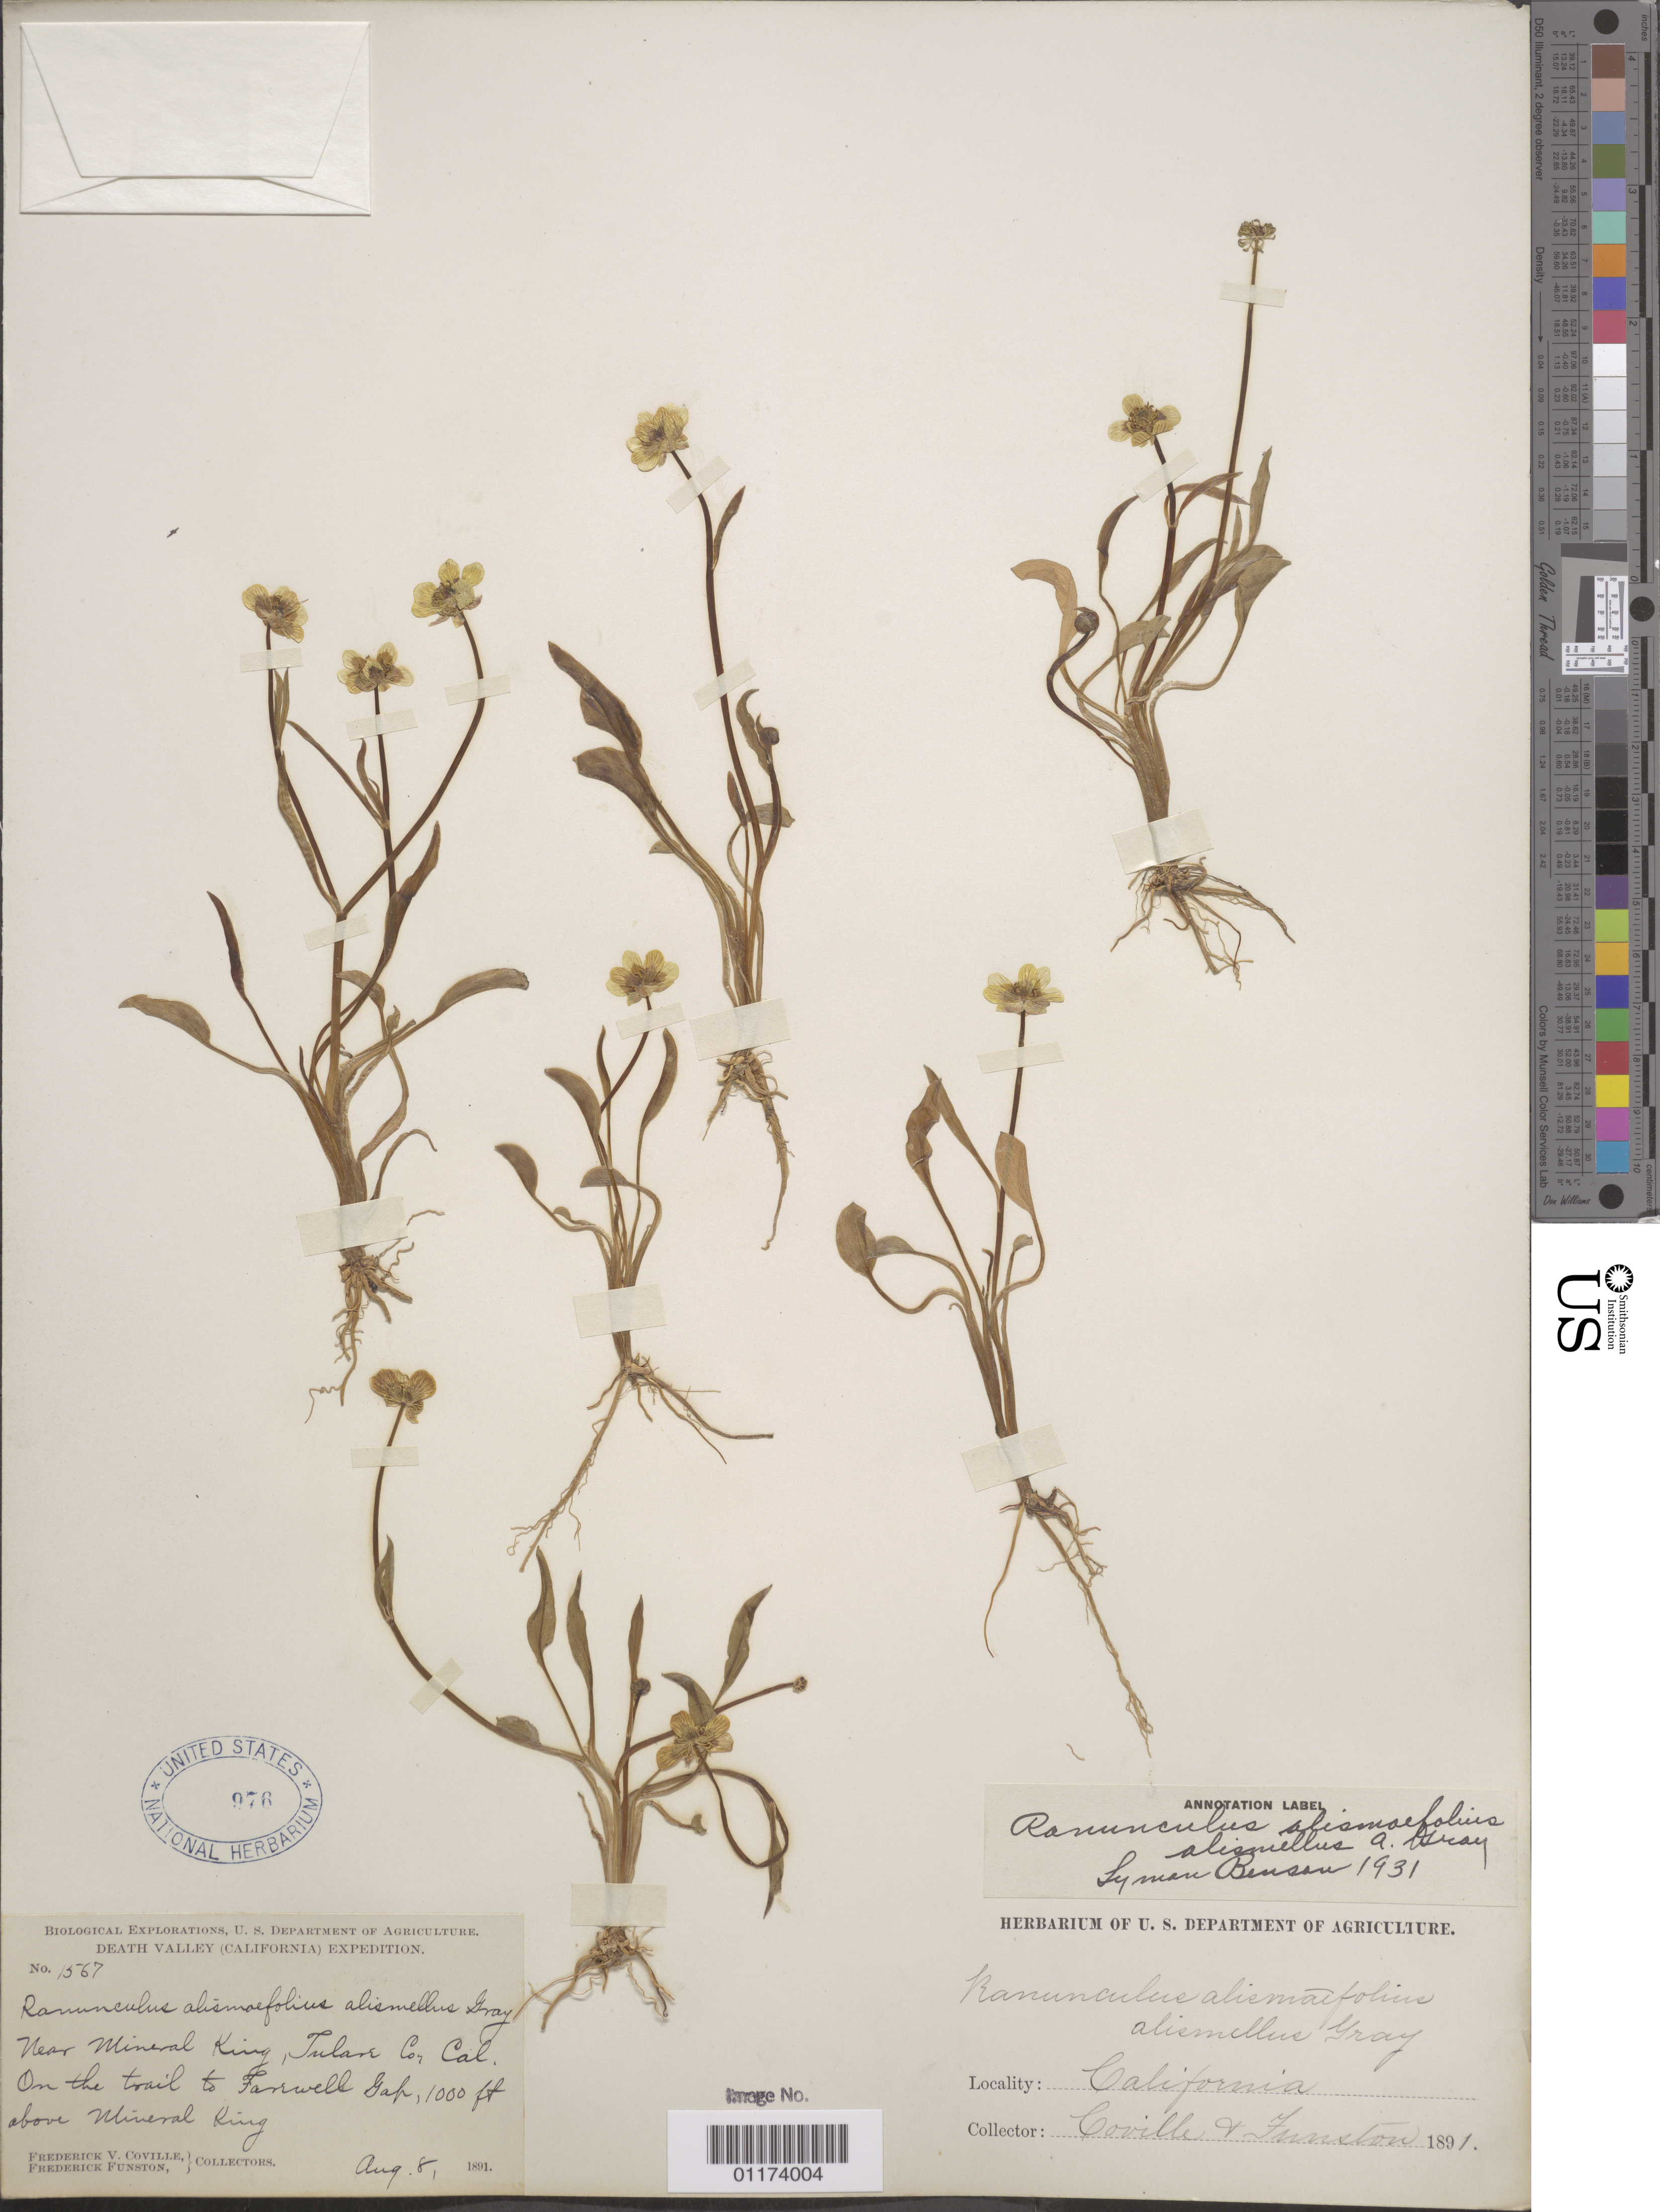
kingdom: Plantae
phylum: Tracheophyta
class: Magnoliopsida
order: Ranunculales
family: Ranunculaceae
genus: Ranunculus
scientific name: Ranunculus alismifolius var. alismifolius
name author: Geyer ex Benth.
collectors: F. V. Coville & F. Funston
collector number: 1567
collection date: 1891-08-08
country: United States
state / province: California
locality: near Mineral King, Sierra Nevada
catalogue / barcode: US 976